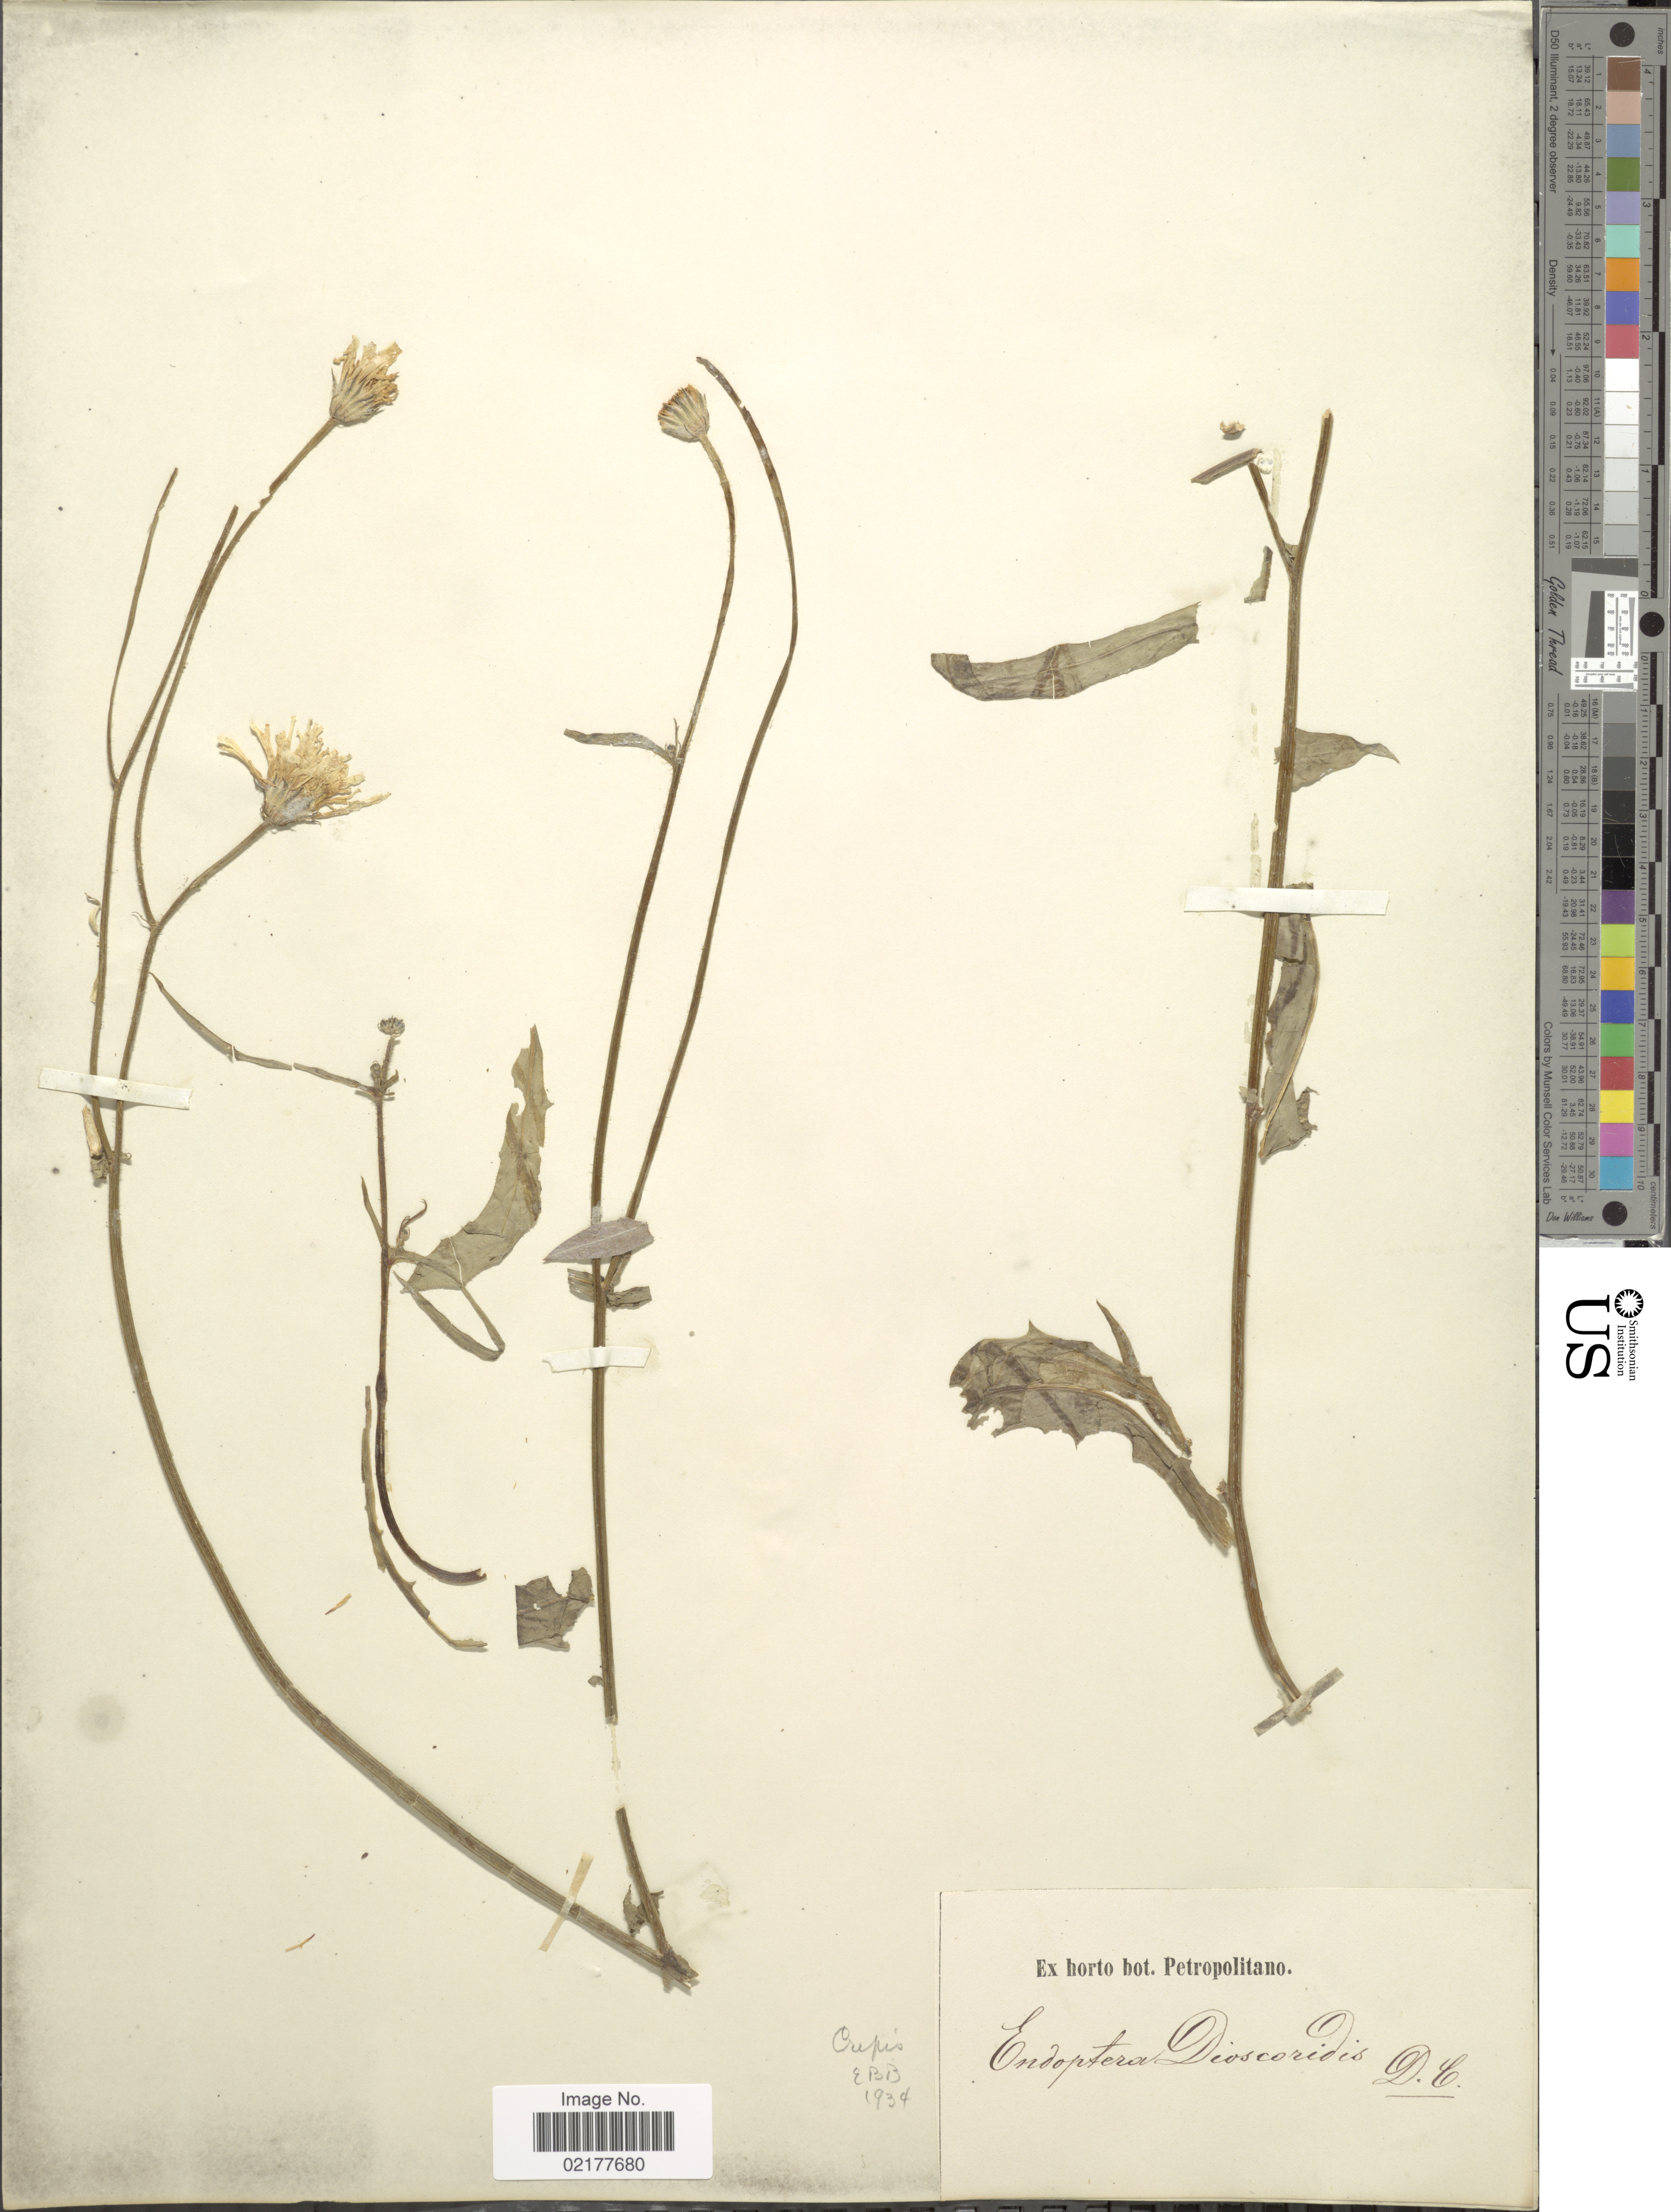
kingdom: Plantae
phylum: Tracheophyta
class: Magnoliopsida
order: Asterales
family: Asteraceae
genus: Crepis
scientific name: Crepis dioscoridis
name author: L.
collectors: ex Horto Bot. Petropolitano